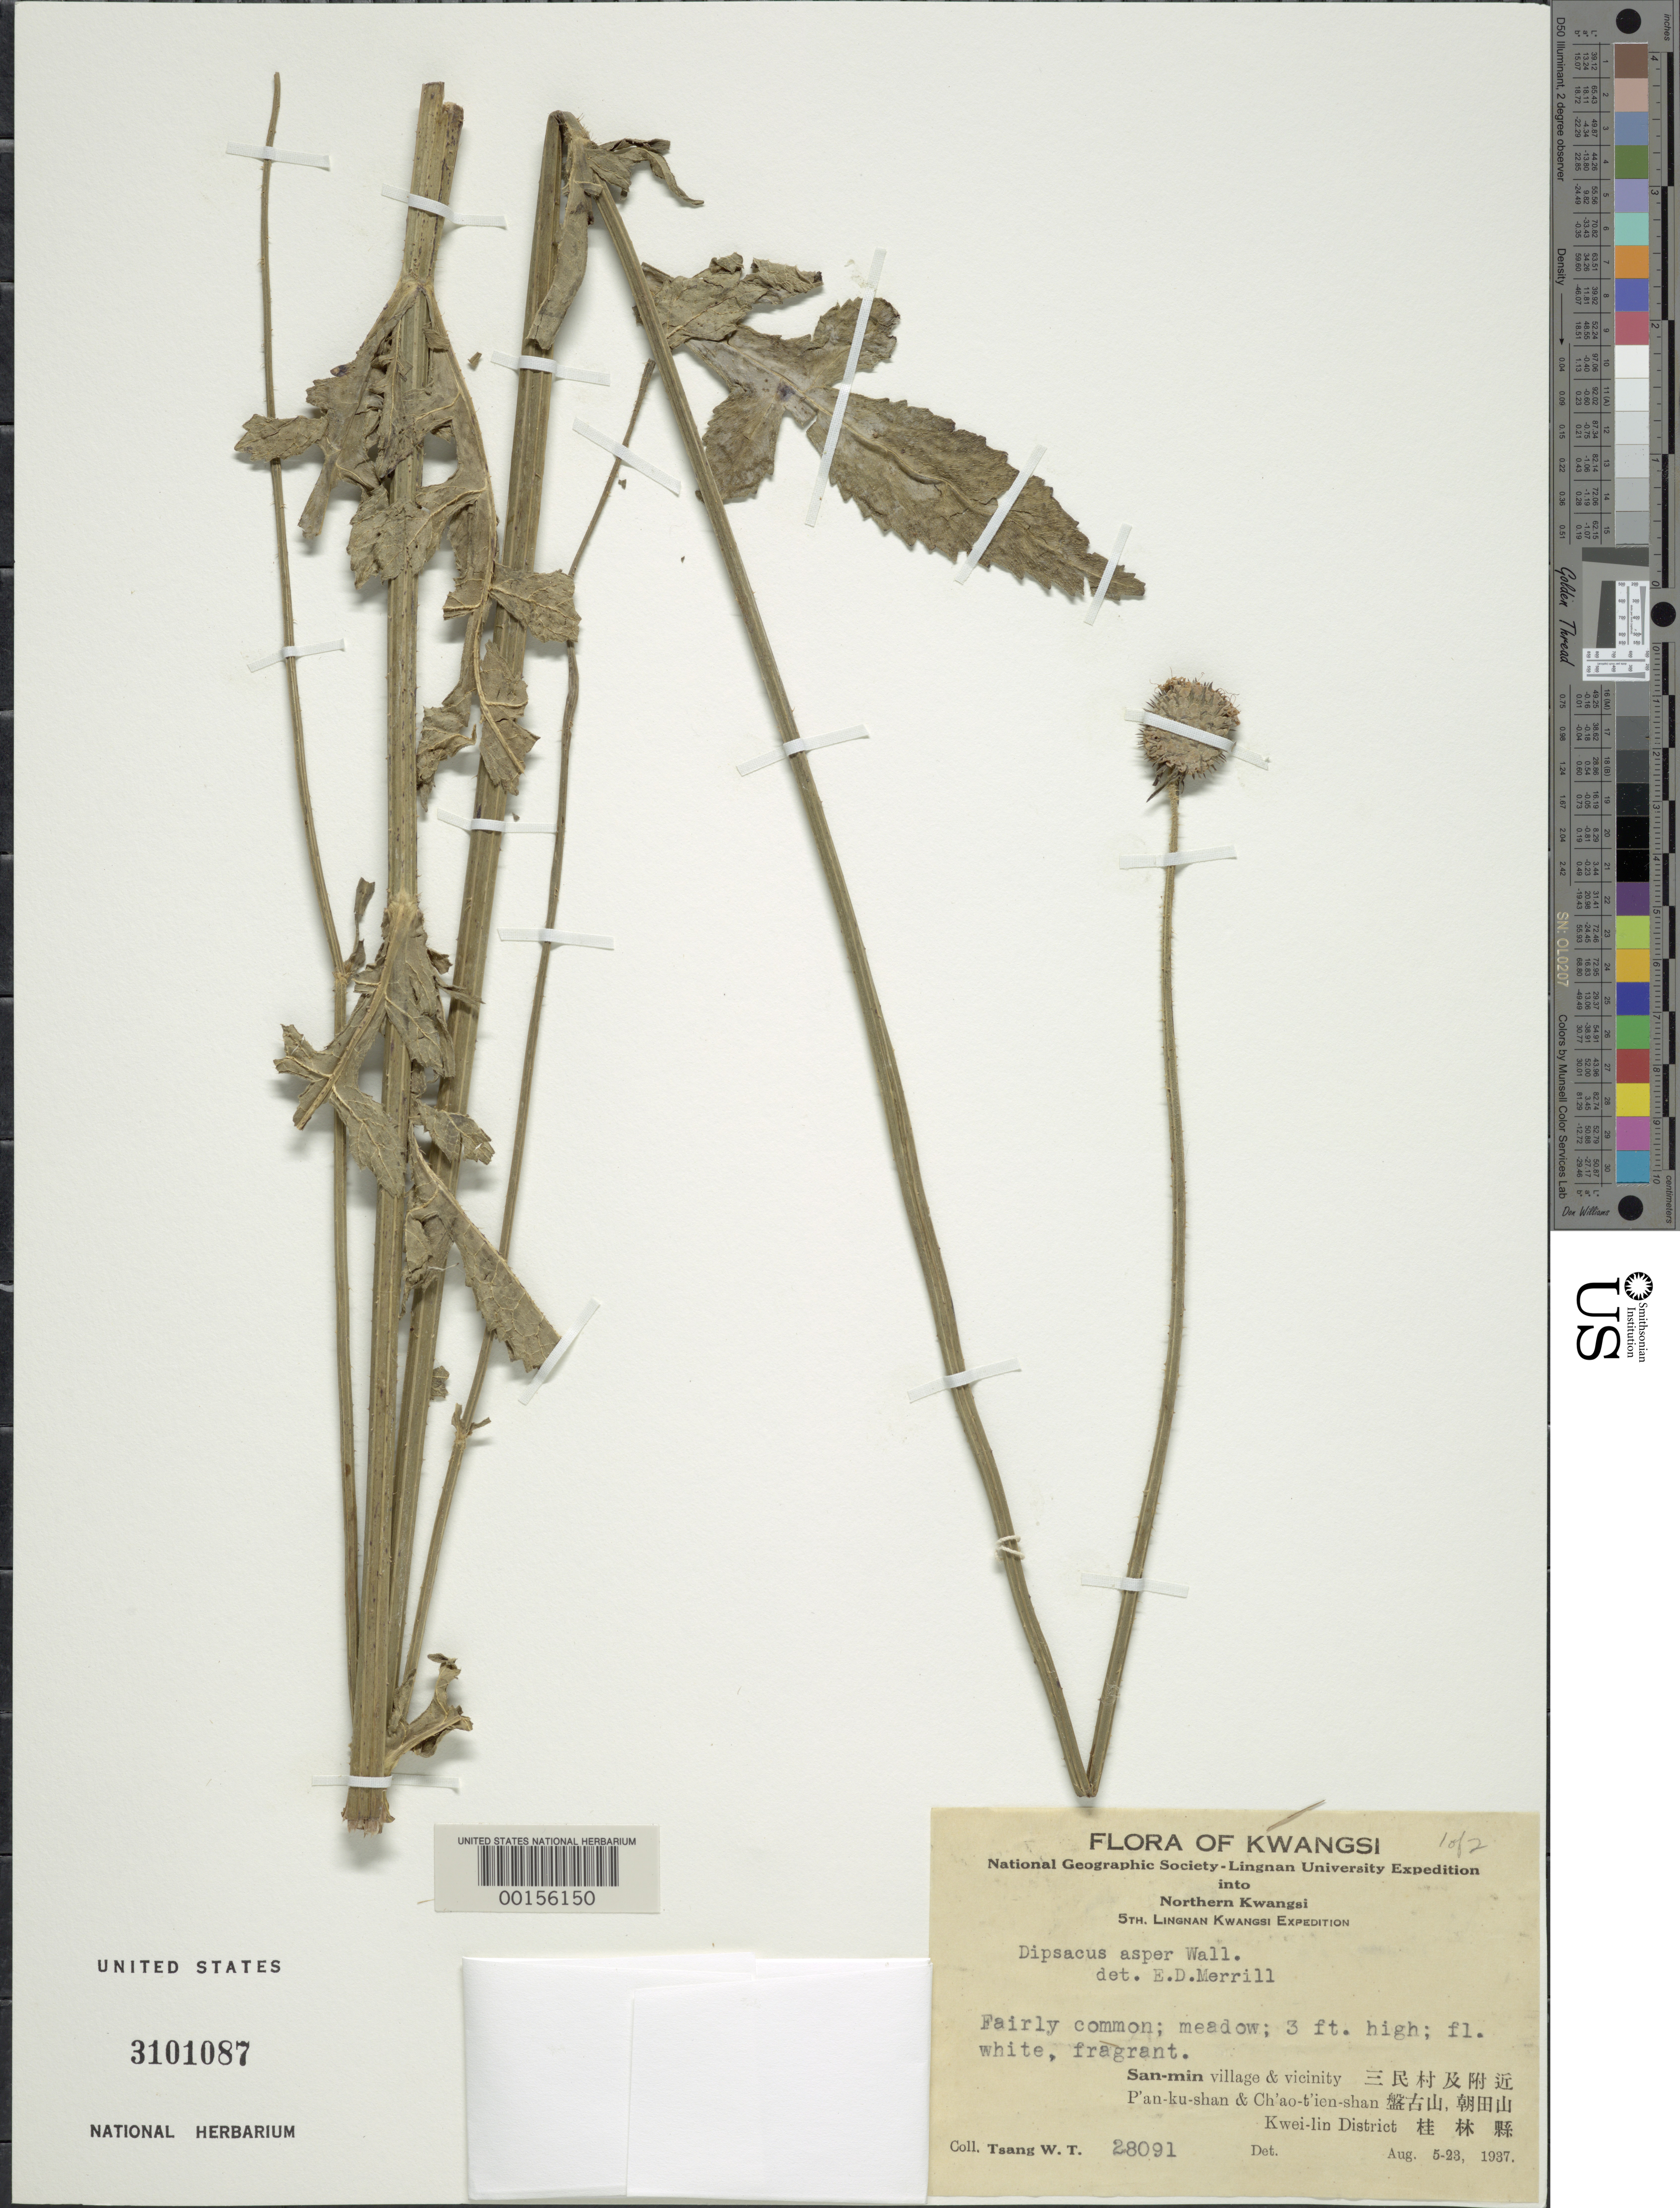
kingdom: Plantae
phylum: Tracheophyta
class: Magnoliopsida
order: Dipsacales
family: Caprifoliaceae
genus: Dipsacus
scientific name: Dipsacus asper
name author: Wall.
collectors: W. T. Tsang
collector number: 28091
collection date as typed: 05 Aug 1937 to 23 Aug 1937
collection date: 1937-08-05/1937-08-23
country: China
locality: San-min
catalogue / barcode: US 156150